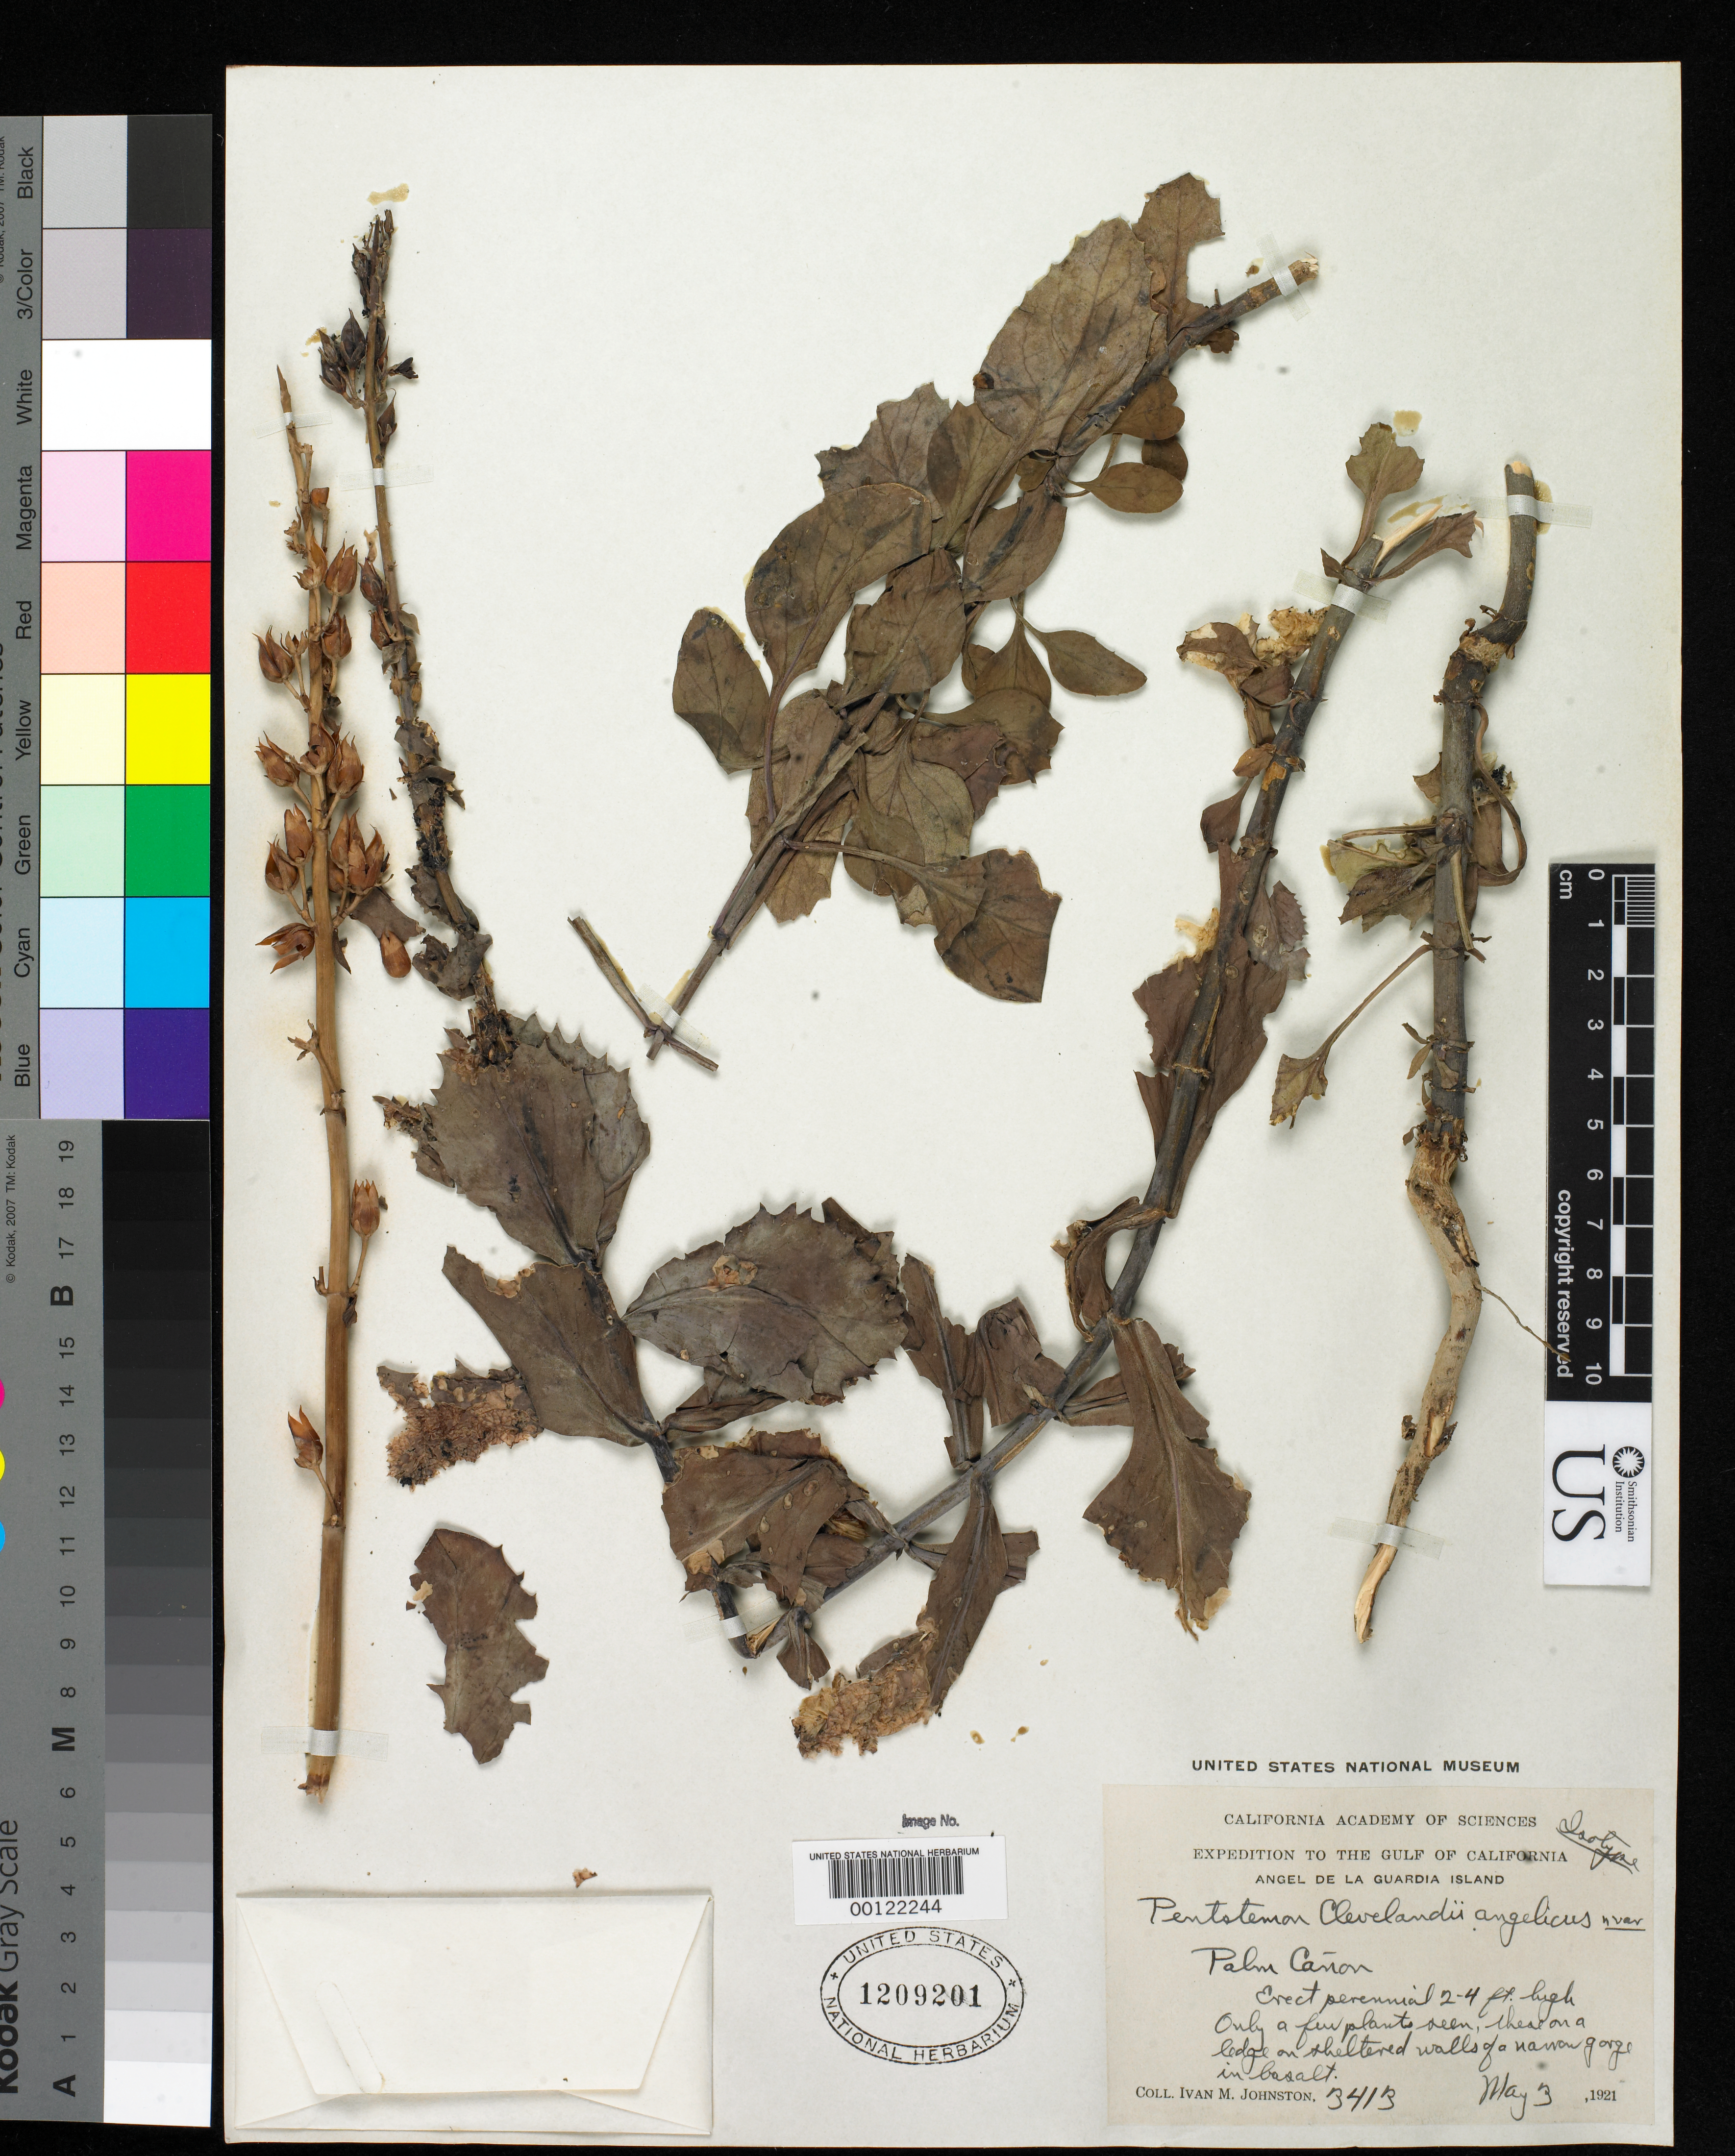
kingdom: Plantae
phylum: Tracheophyta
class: Magnoliopsida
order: Lamiales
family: Plantaginaceae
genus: Penstemon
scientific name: Penstemon clevelandii var. angelicus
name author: I.M. Johnst.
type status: Isotype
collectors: I.M. Johnston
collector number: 3413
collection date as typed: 03 May 1921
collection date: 1921-05-03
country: Mexico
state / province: Baja California Norte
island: Angel de La Guarda Island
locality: Palm Canyon.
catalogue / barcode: US 1209201